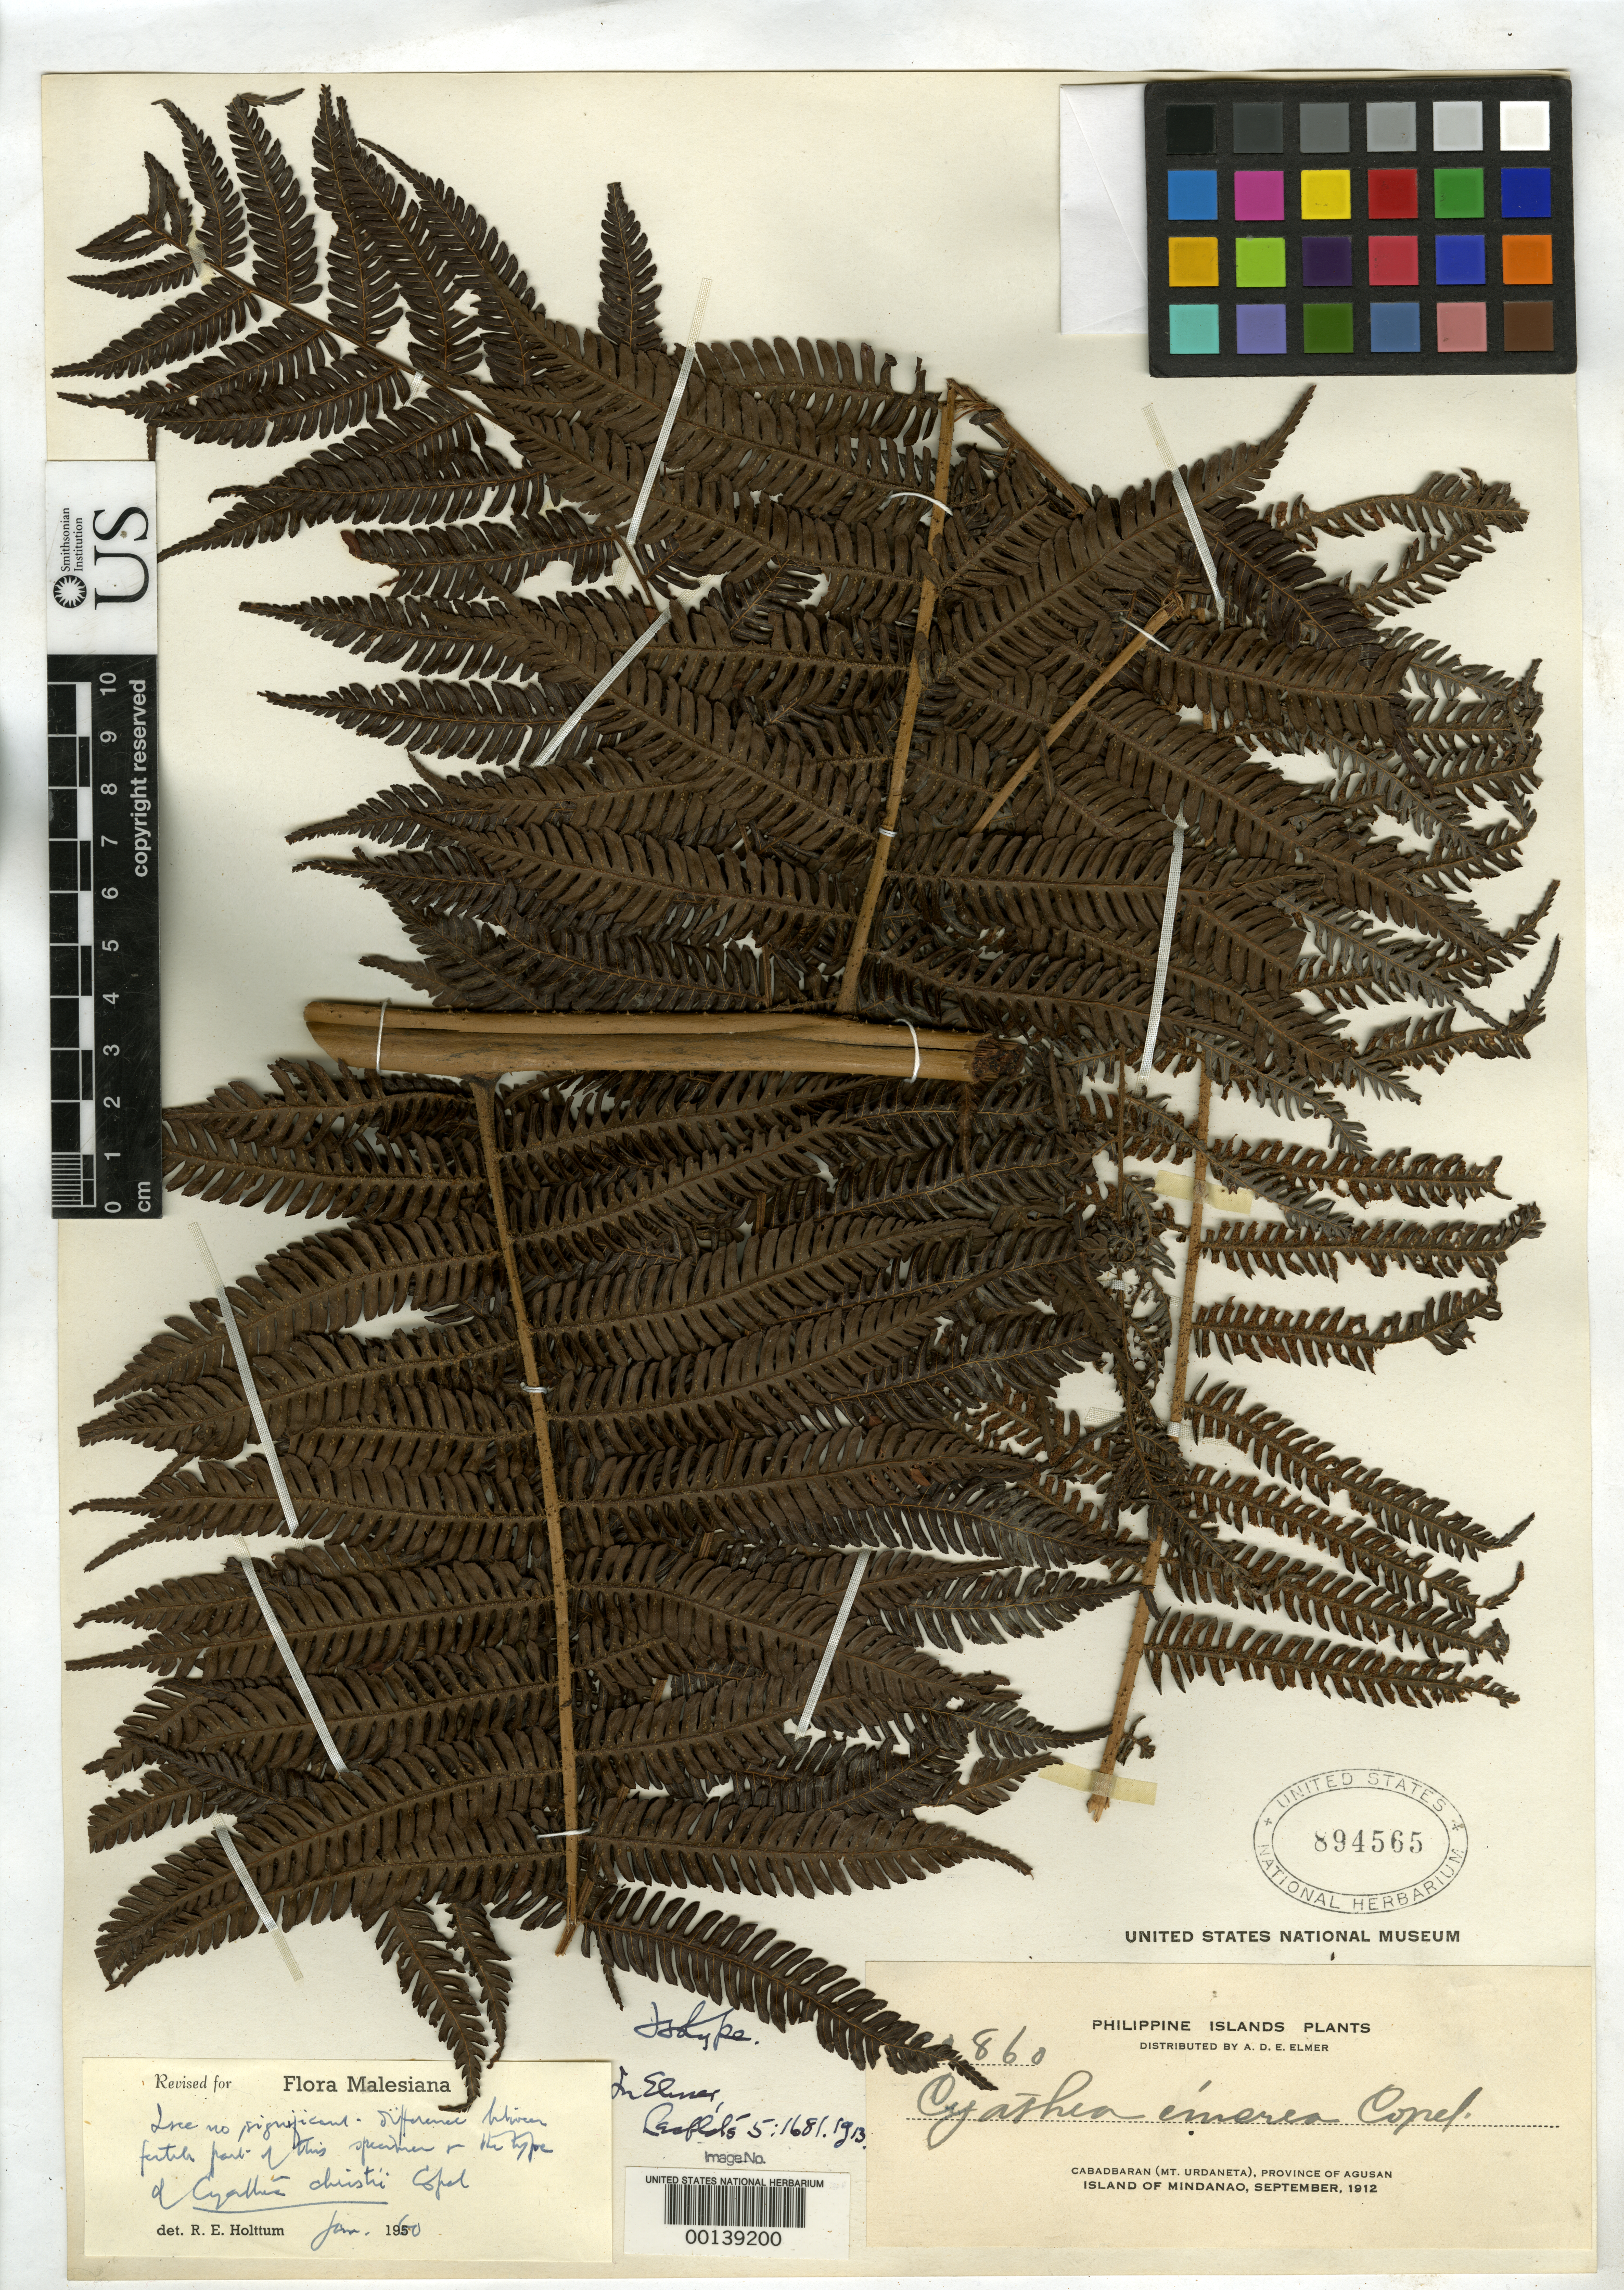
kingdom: Plantae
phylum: Tracheophyta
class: Polypodiopsida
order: Cyatheales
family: Cyatheaceae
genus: Cyathea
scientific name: Cyathea cinerea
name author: Copel. in Elmer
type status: Isotype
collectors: A. D. E. Elmer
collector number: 13860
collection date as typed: Sep 1912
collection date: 1912-09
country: Philippines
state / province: Caraga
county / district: Agusan del Norte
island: Mindanao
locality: Cabadbaran (Mt. Urdaneta.)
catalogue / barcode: US 894565